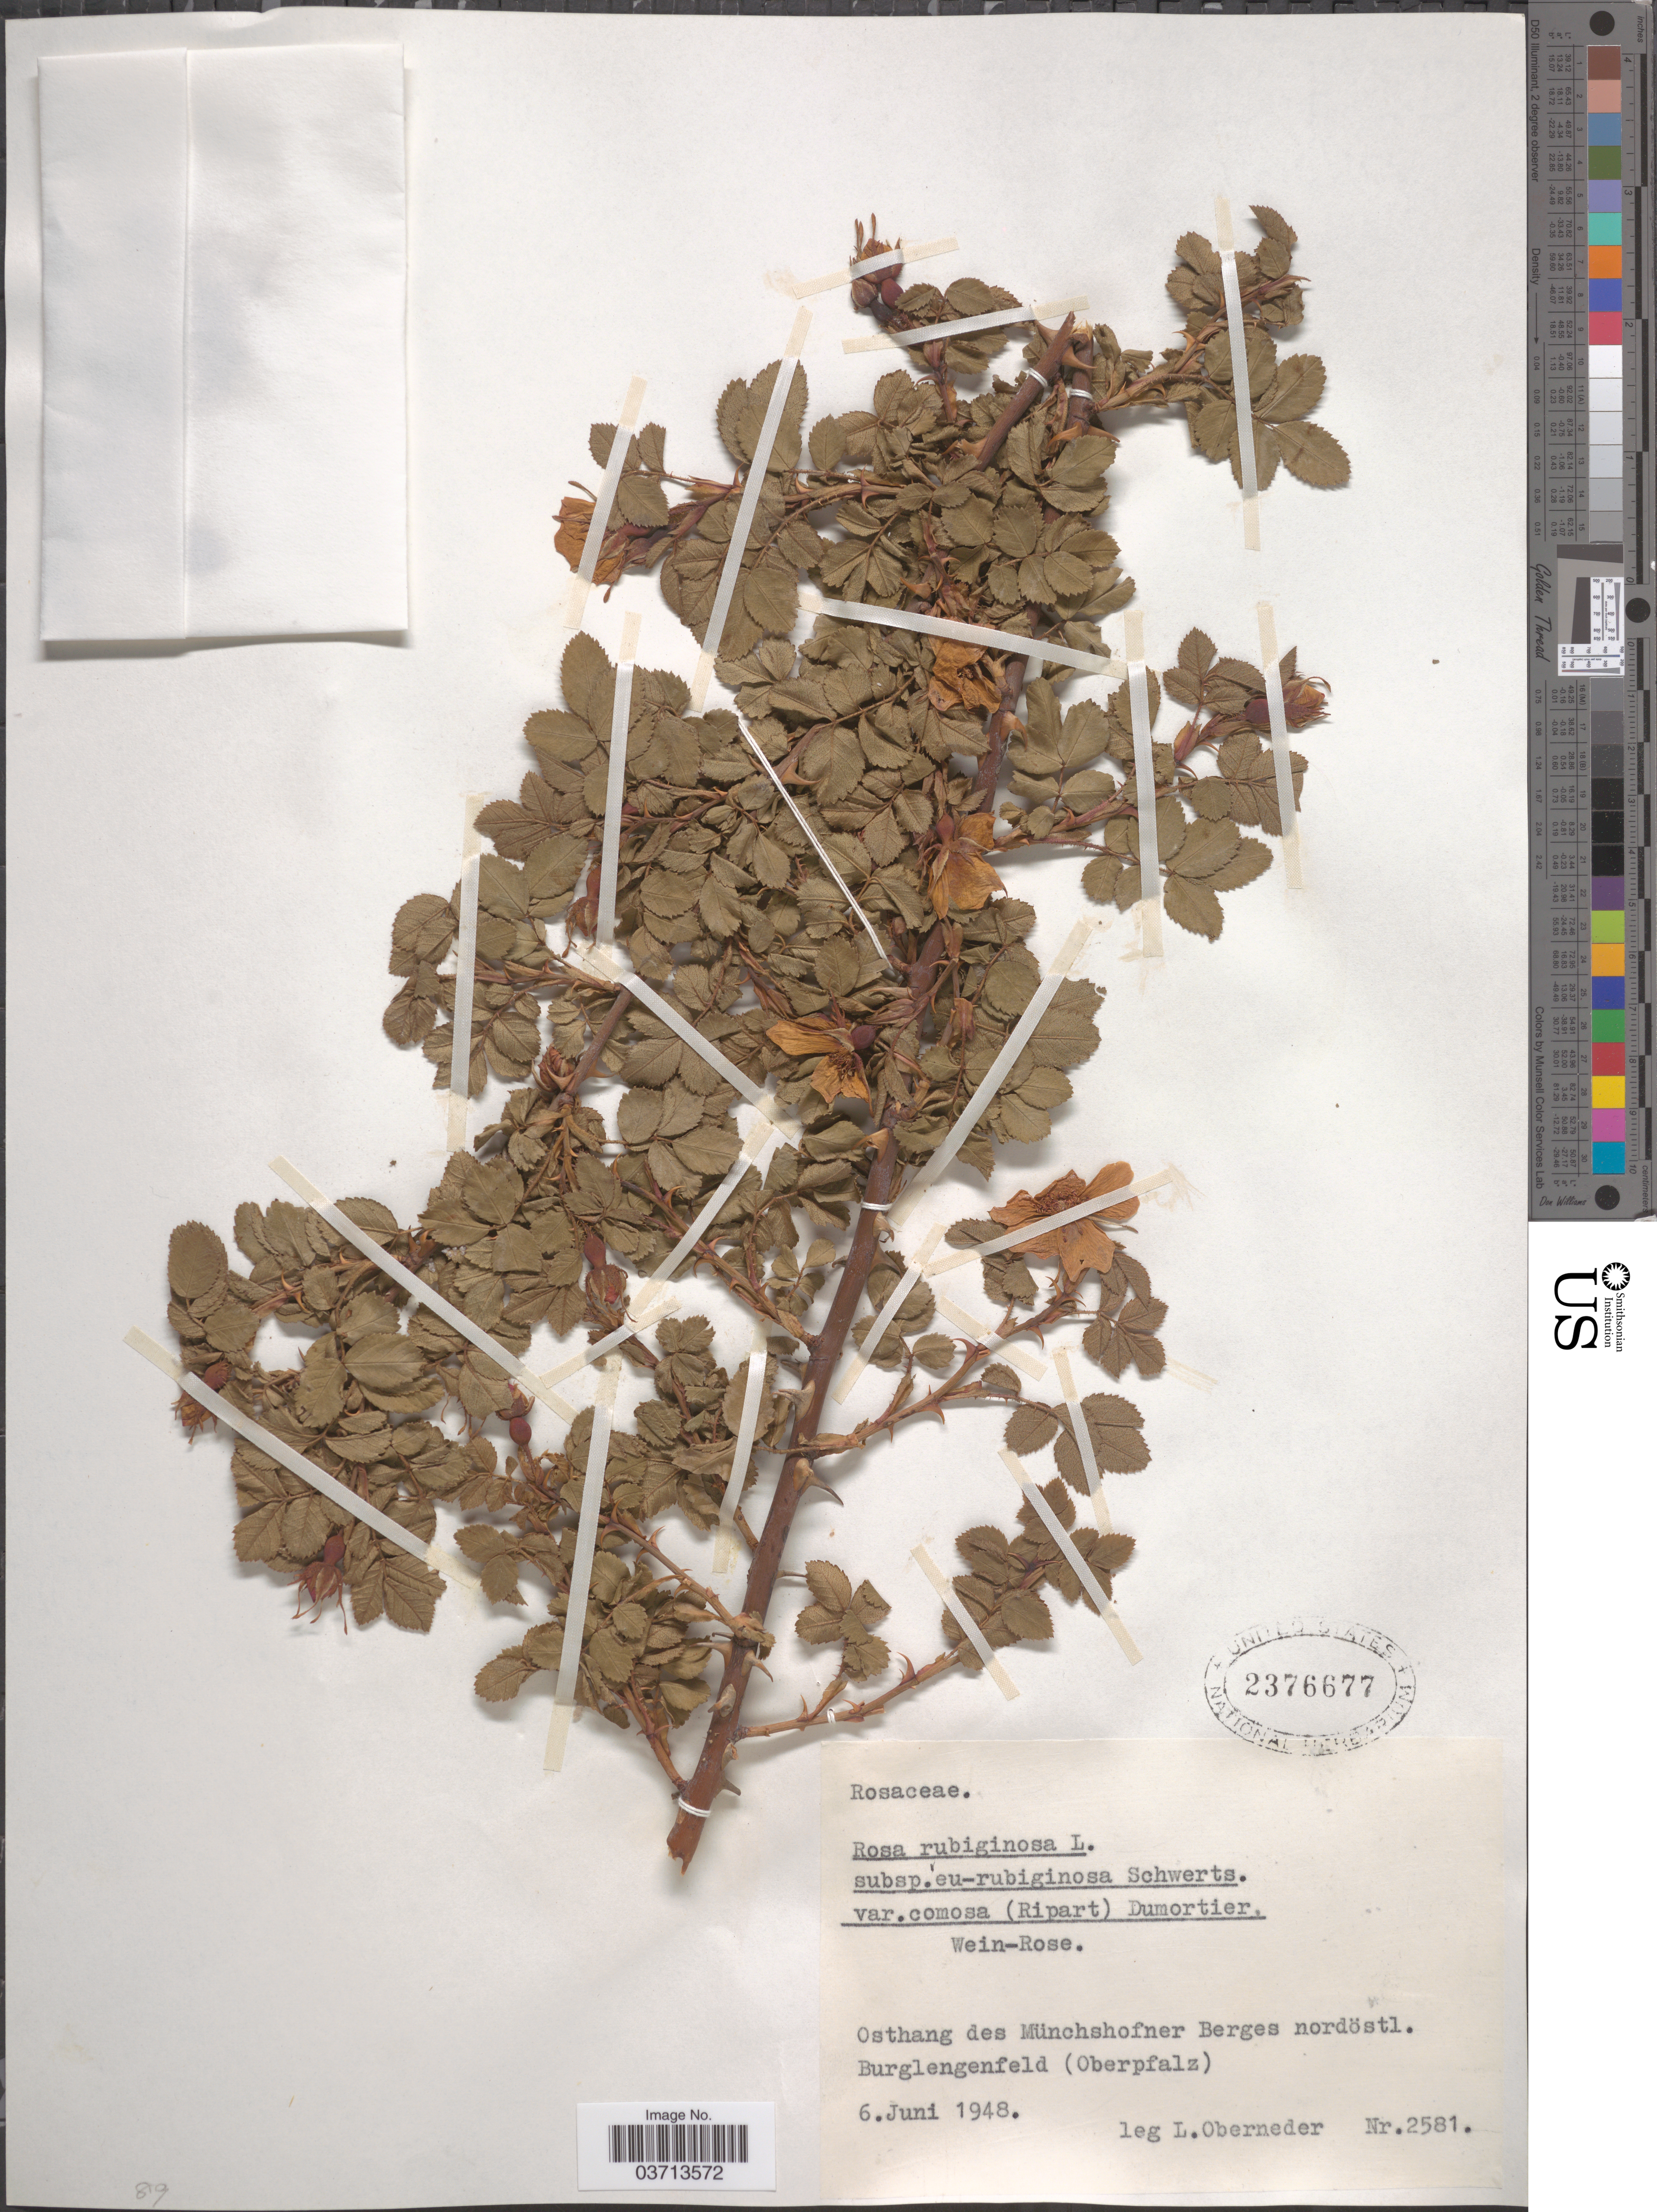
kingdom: Plantae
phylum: Tracheophyta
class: Magnoliopsida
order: Rosales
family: Rosaceae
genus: Rosa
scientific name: Rosa rubiginosa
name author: L.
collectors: L. Oberneder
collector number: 2581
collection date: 1948-06-06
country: Germany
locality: Osthang des Münchshofner Berges nordöstl. Burglengenfeld (Oberpfalz).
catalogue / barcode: US 2376677